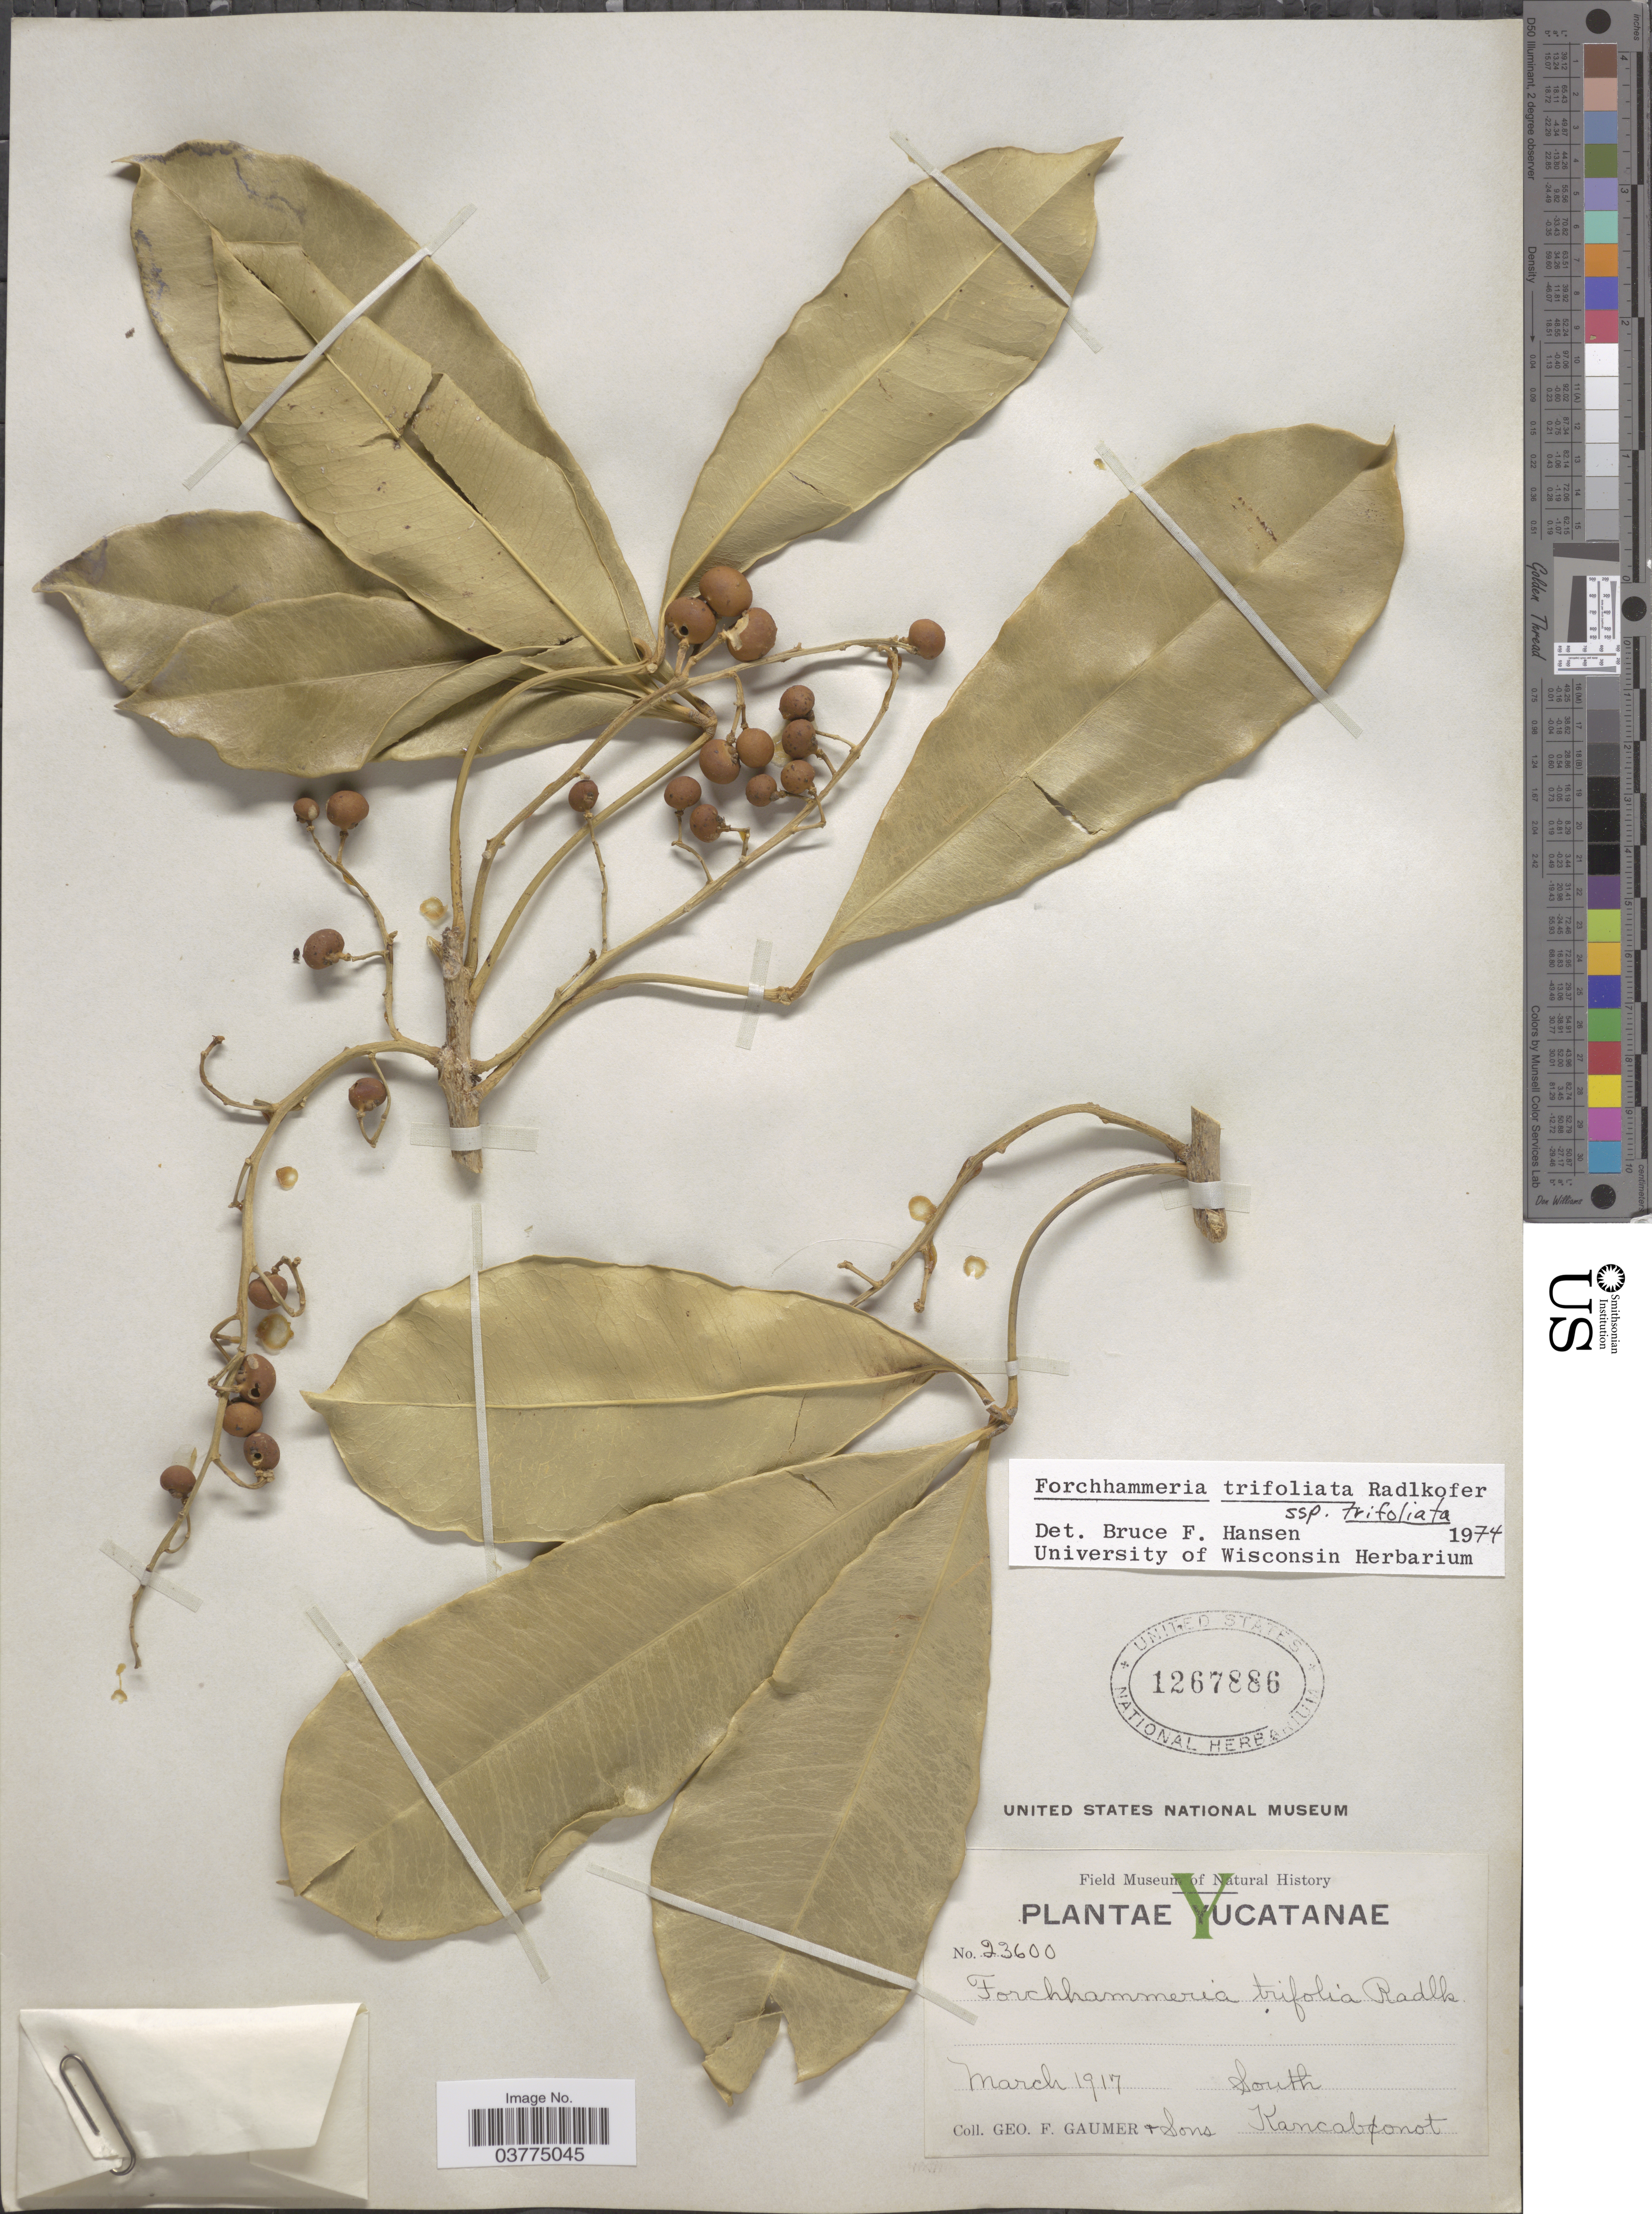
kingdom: Plantae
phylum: Tracheophyta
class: Magnoliopsida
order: Brassicales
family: Stixaceae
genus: Forchhammeria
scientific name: Forchhammeria trifoliata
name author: Radlk.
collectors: G. F. Gaumer & Sons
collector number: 23600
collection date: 1917-03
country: Mexico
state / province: Yucatán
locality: Yucatanæ. South Kancabonot.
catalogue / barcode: US 1267886